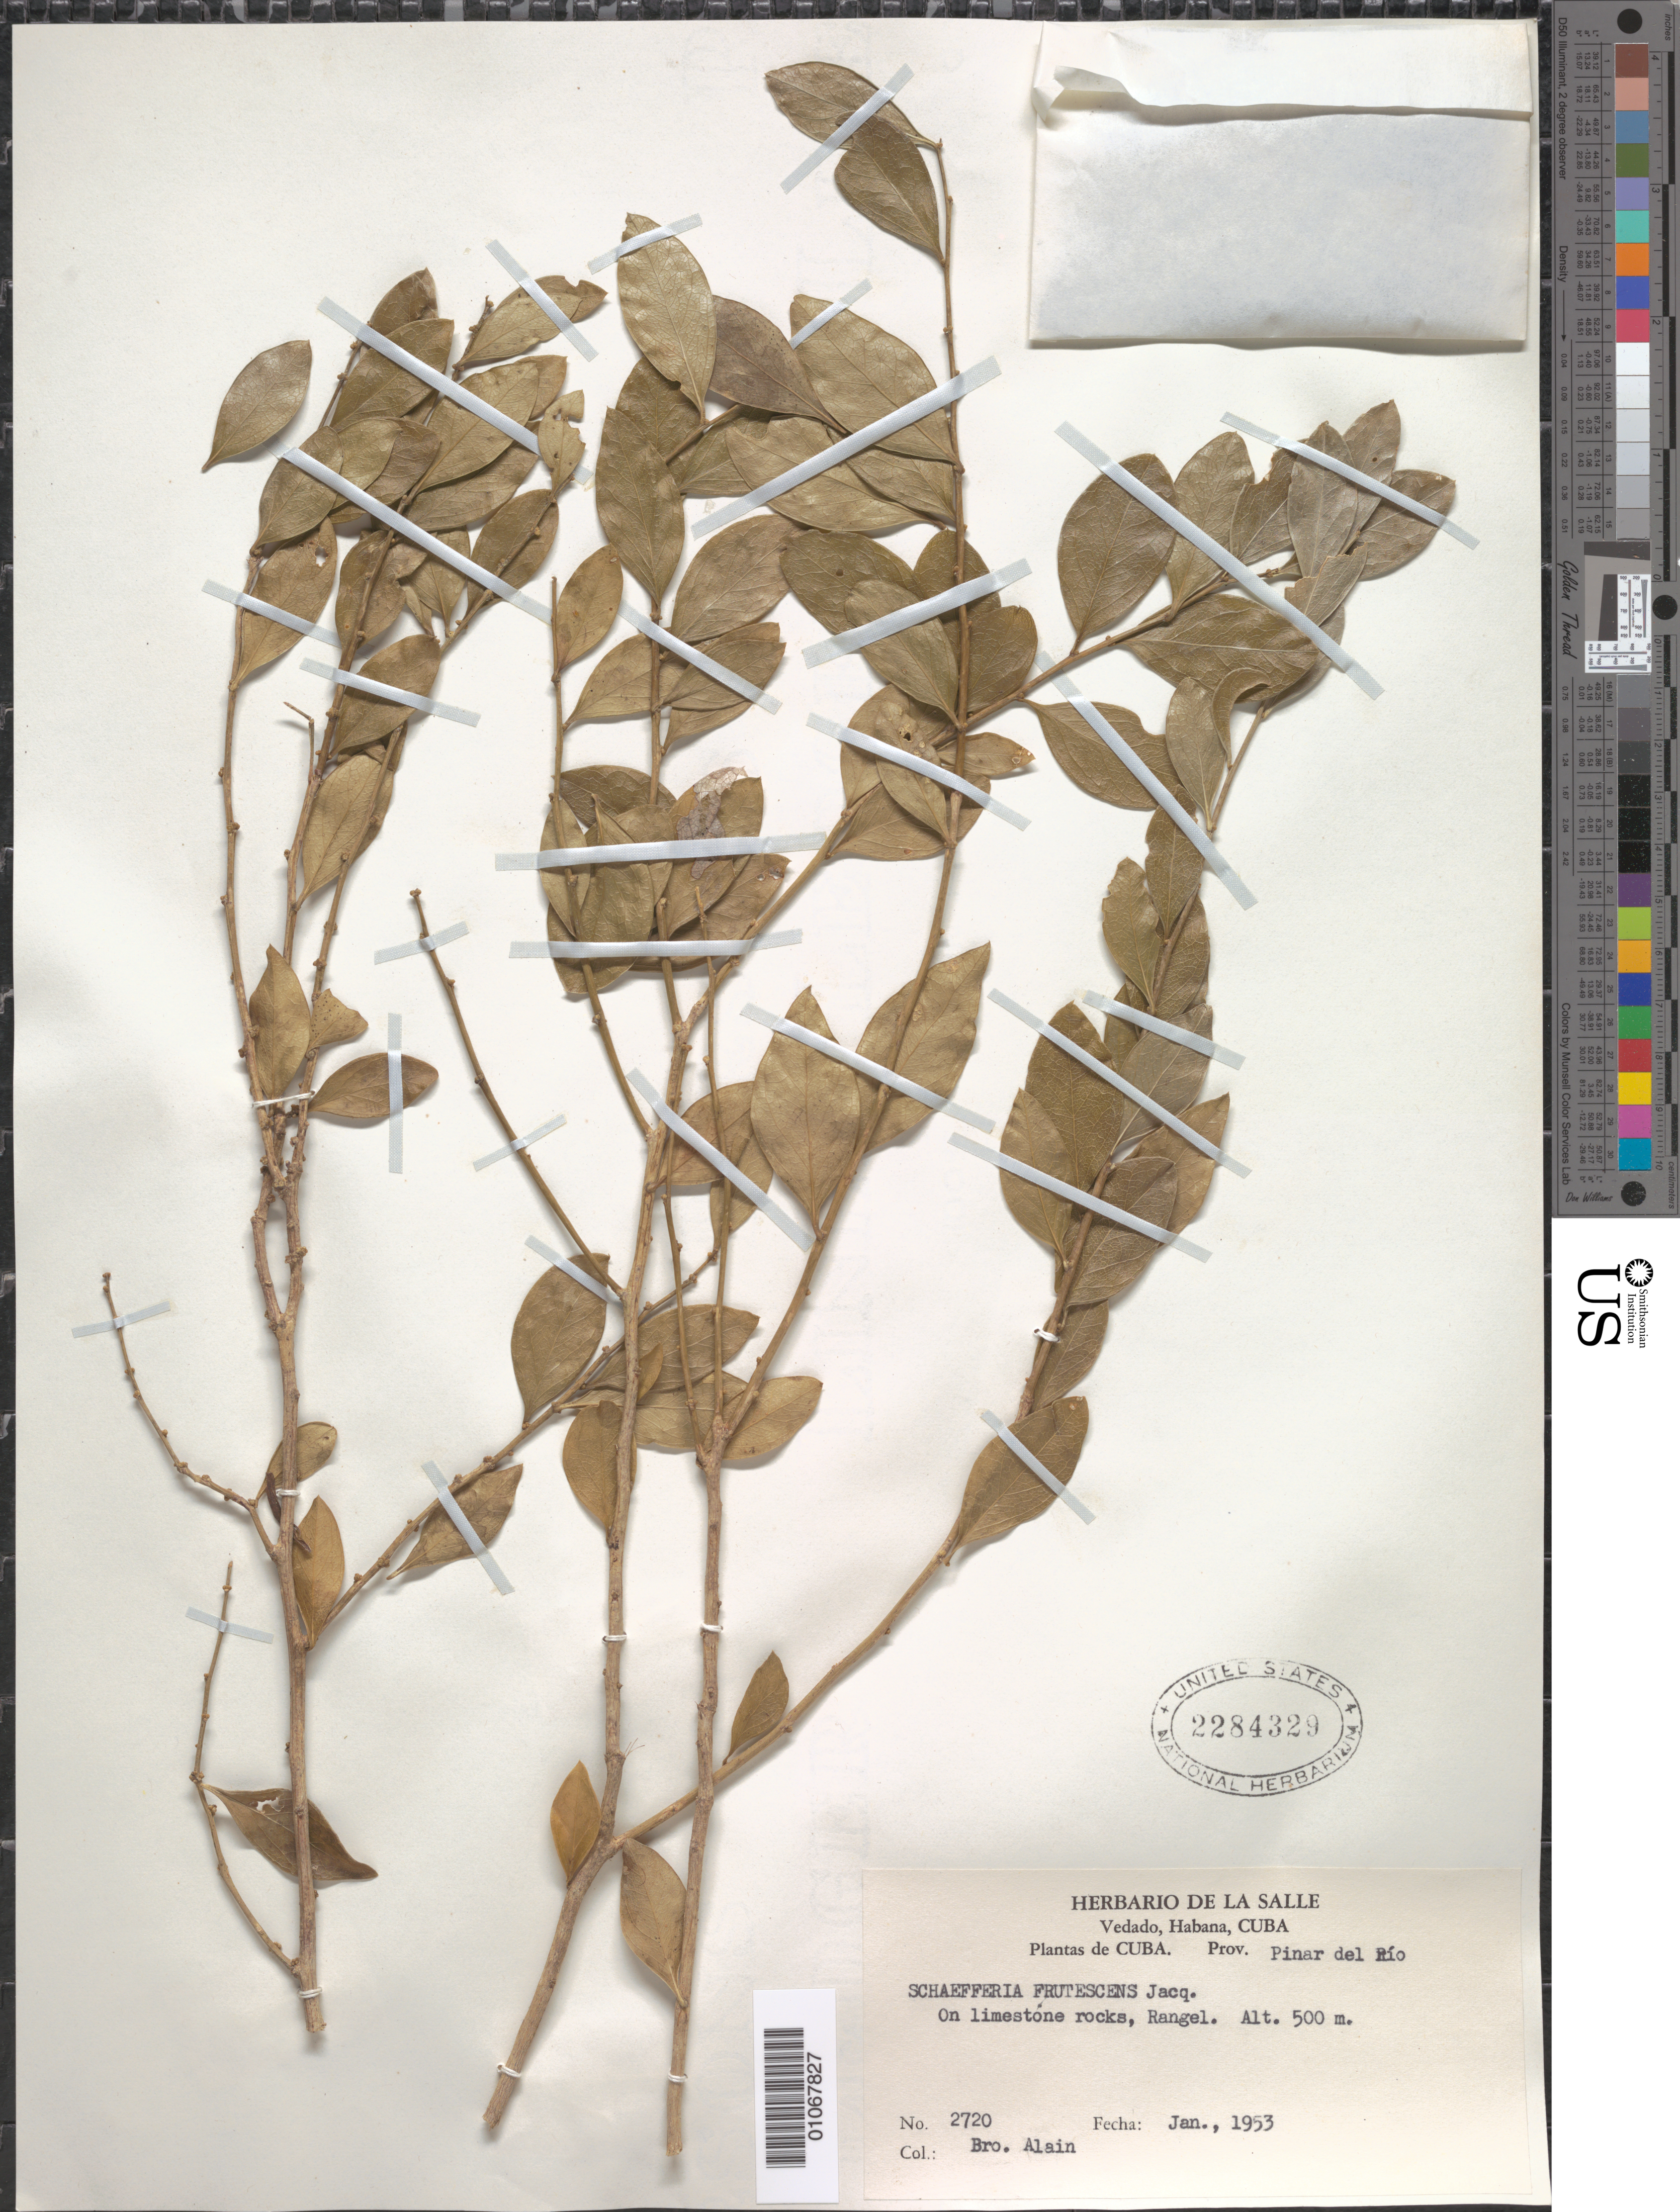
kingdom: Plantae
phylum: Tracheophyta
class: Magnoliopsida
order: Celastrales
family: Celastraceae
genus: Schaefferia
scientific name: Schaefferia frutescens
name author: Jacq.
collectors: A. H. Liogier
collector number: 2720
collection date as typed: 01 Jan 1953 to 31 Jan 1953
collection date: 1953-01-01/1953-01-31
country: Cuba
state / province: Pinar del Rio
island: Cuba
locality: On limestone rocks, Rangel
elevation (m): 500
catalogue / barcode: US 2284329